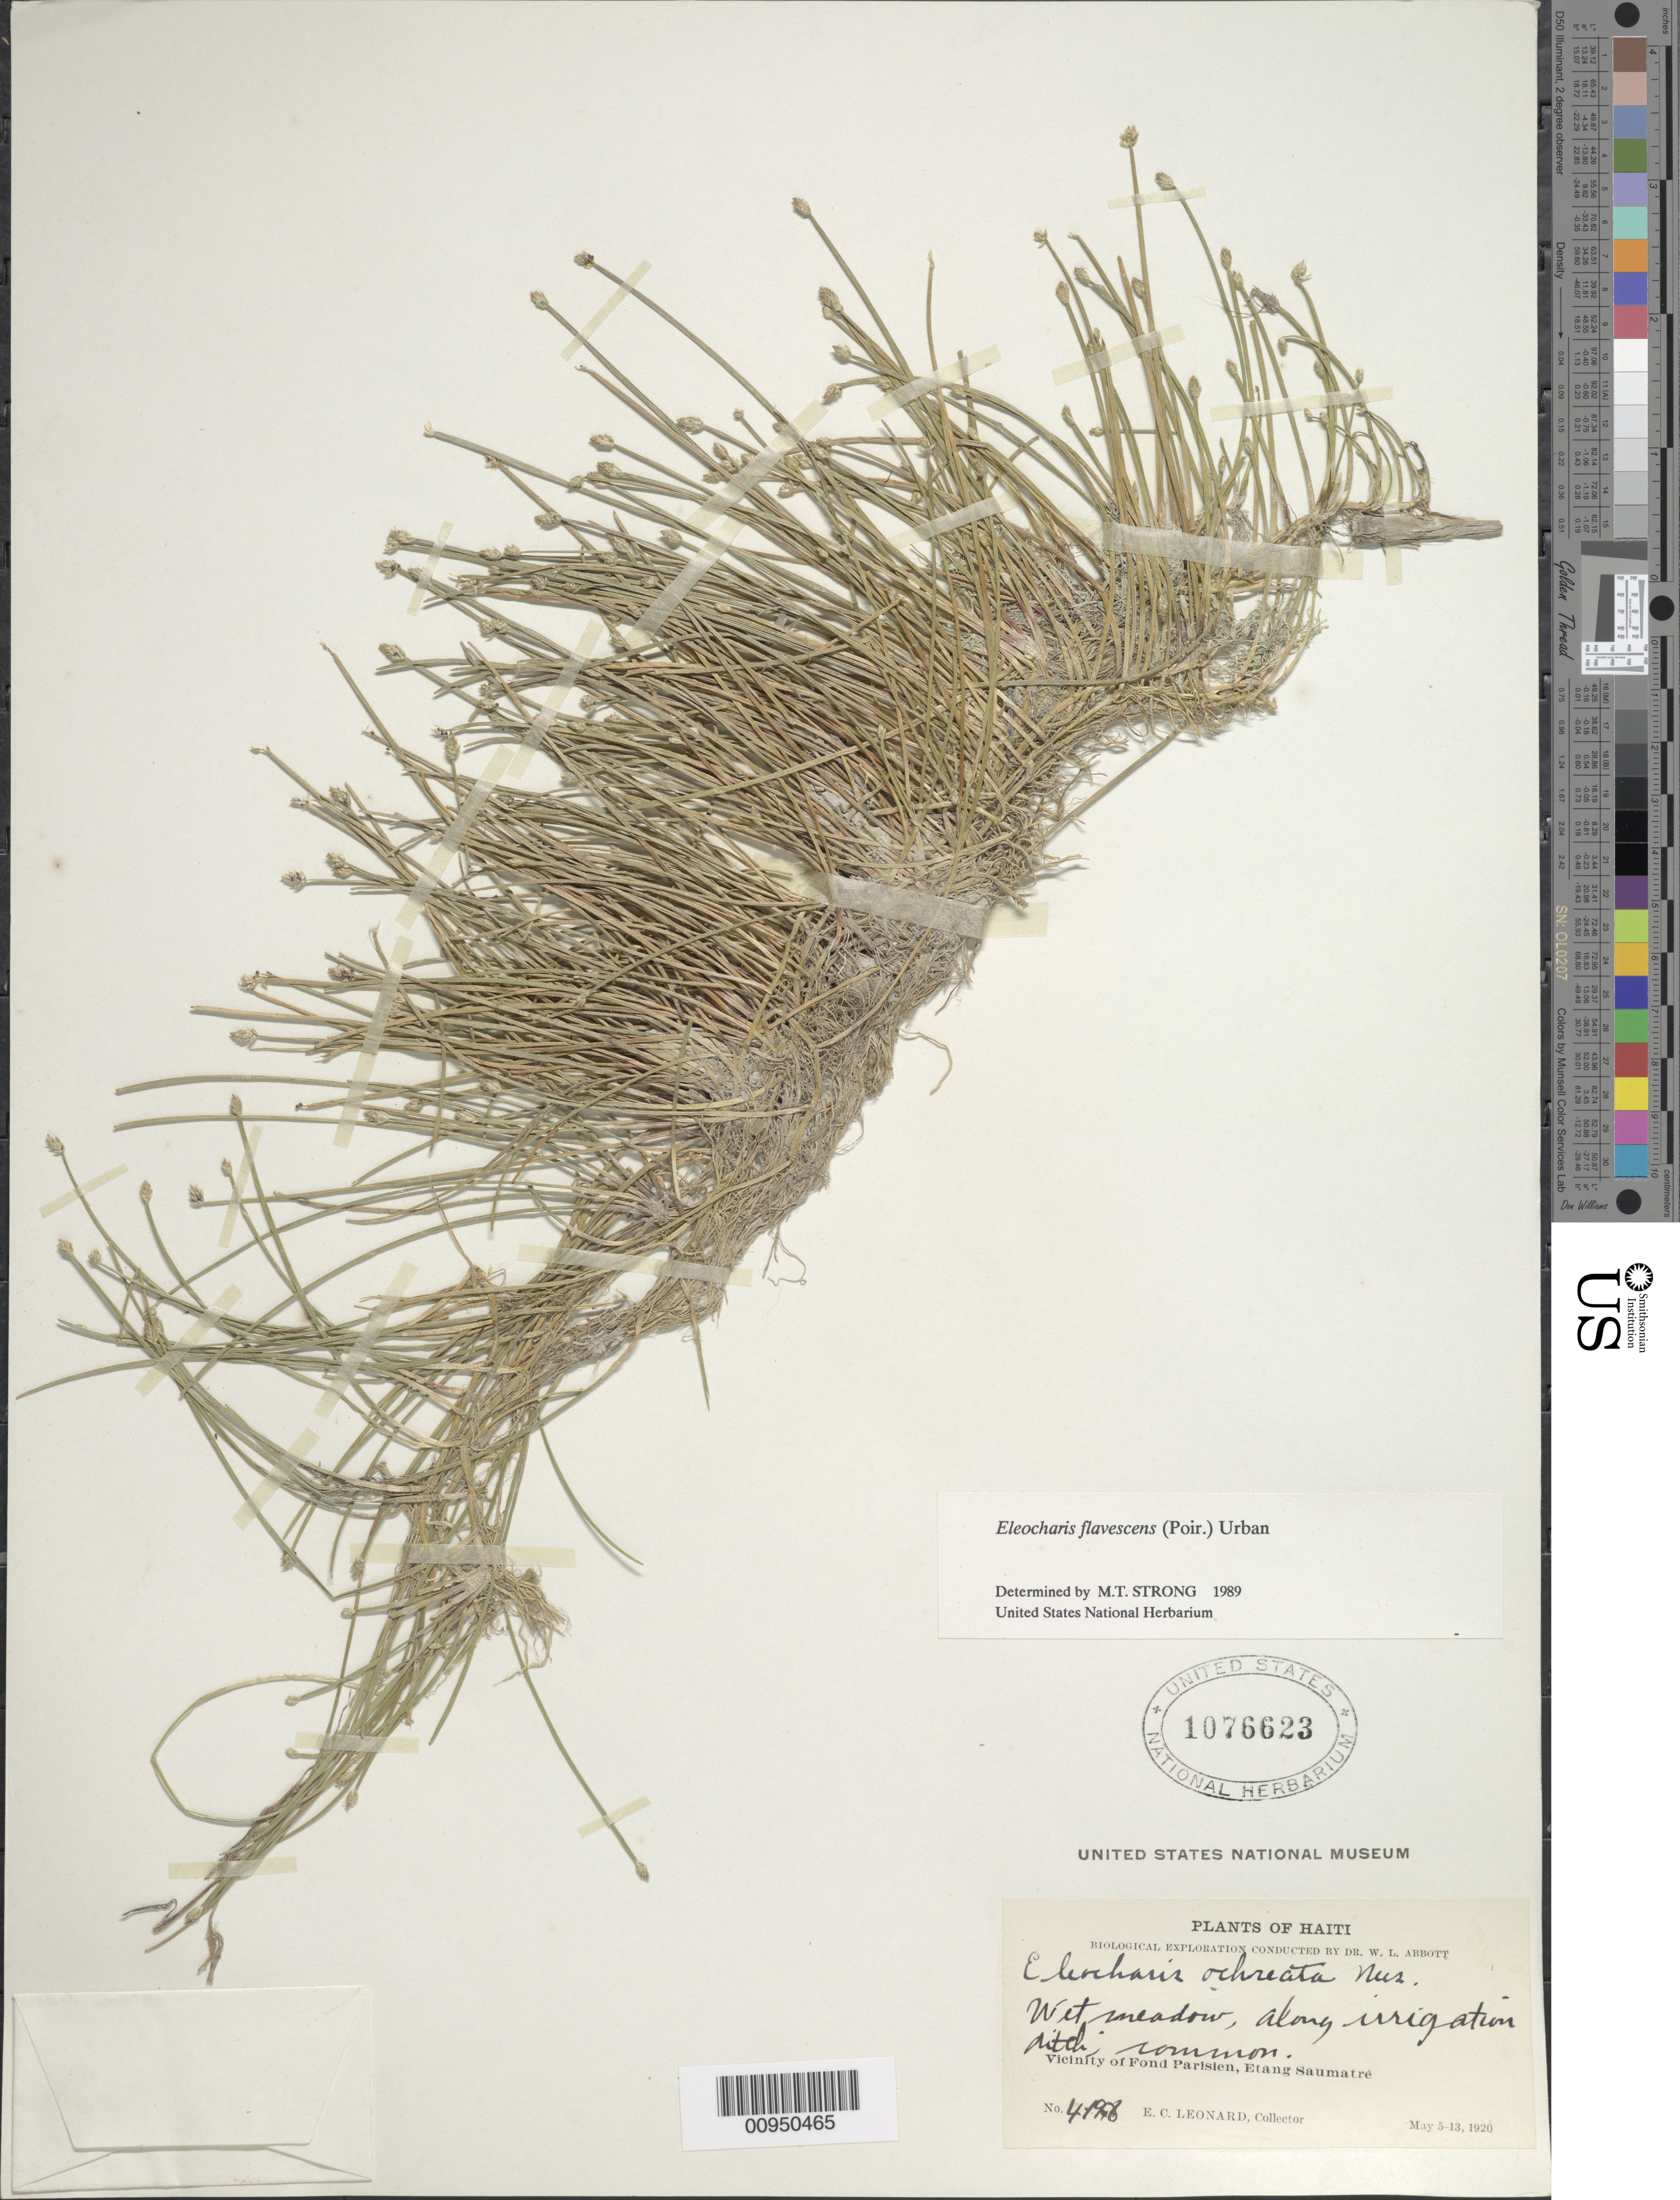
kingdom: Plantae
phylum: Tracheophyta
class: Liliopsida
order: Poales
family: Cyperaceae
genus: Eleocharis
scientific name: Eleocharis flavescens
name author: (Poir.) Urb.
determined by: Strong, M. T., (US), Smithsonian Institution - National Museum of Natural History (UNITED STATES)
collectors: E. C. Leonard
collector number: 4198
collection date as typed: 05 May 1920 to 13 May 1920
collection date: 1920-05-05/1920-05-13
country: Haiti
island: Hispaniola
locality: Vicinity of Fond Parisien, Etang Saumatre.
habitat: Wet meadow along irrigation ditch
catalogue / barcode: US 1076623